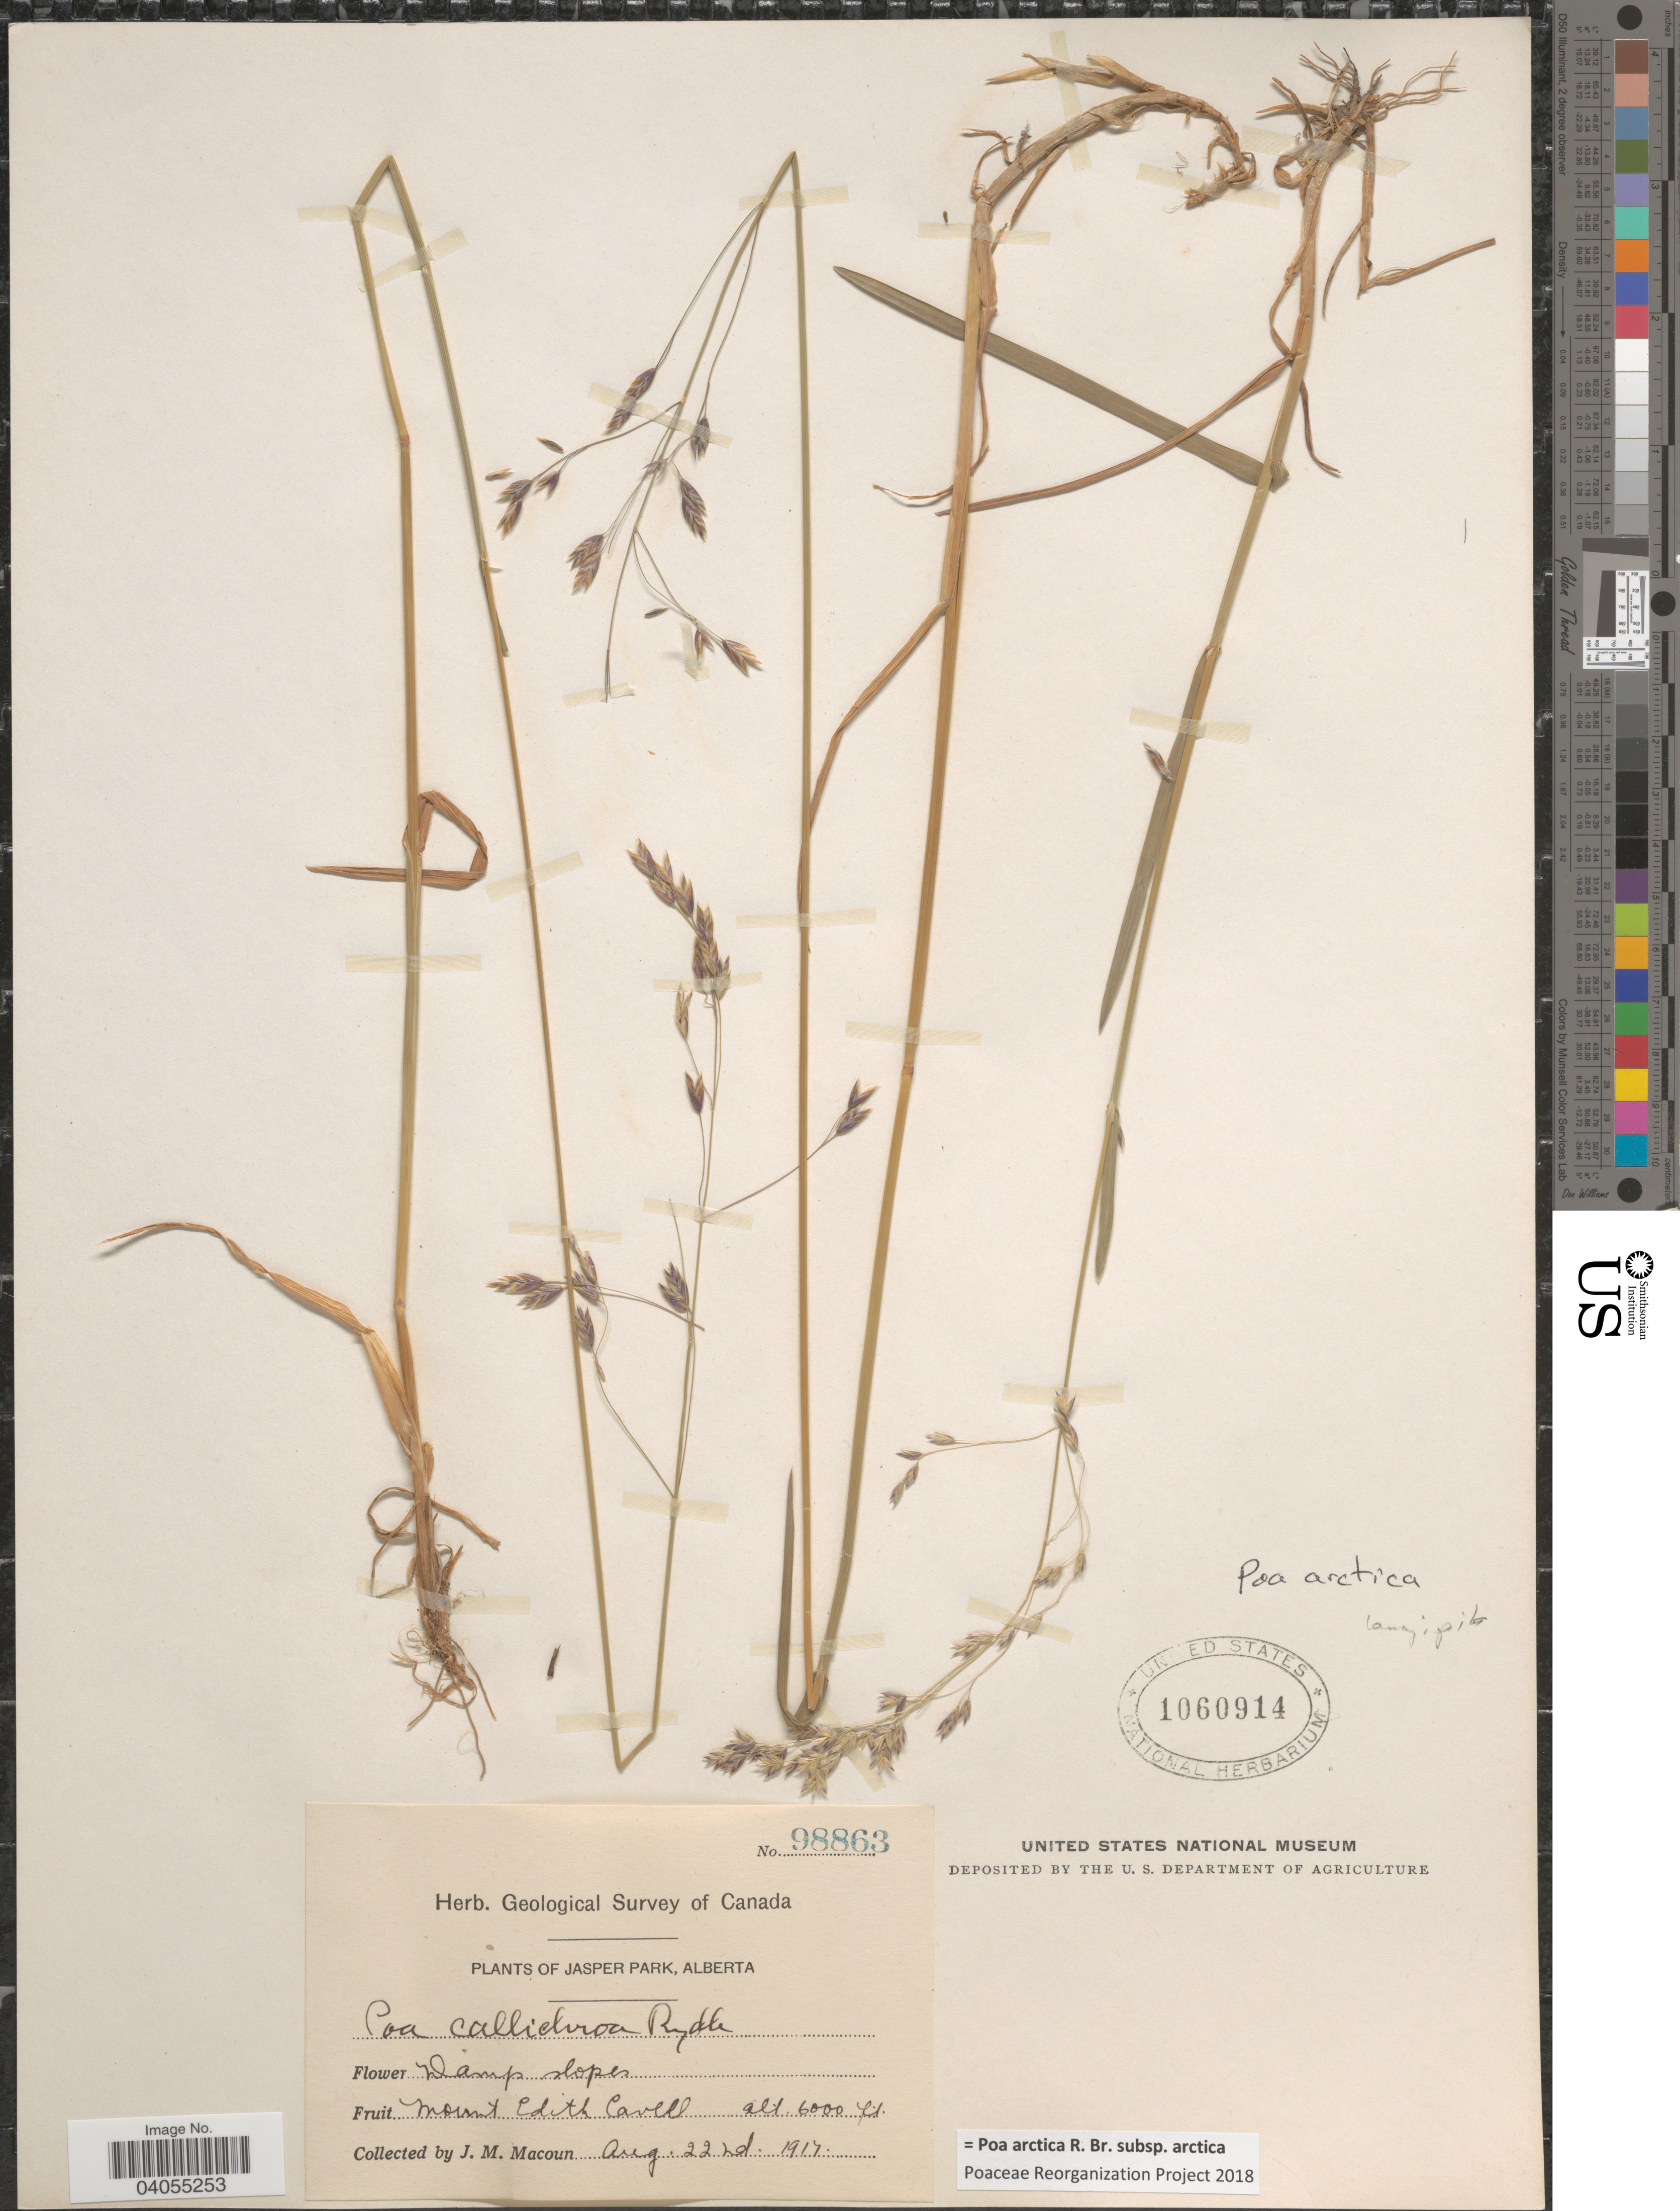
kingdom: Plantae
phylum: Tracheophyta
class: Liliopsida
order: Poales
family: Poaceae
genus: Poa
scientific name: Poa arctica subsp. arctica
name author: R. Br.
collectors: J. M. Macoun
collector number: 98863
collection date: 1917-08-22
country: Canada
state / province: Alberta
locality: Jasper Park. Mount Edith Cavell.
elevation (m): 1829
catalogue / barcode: US 1060914